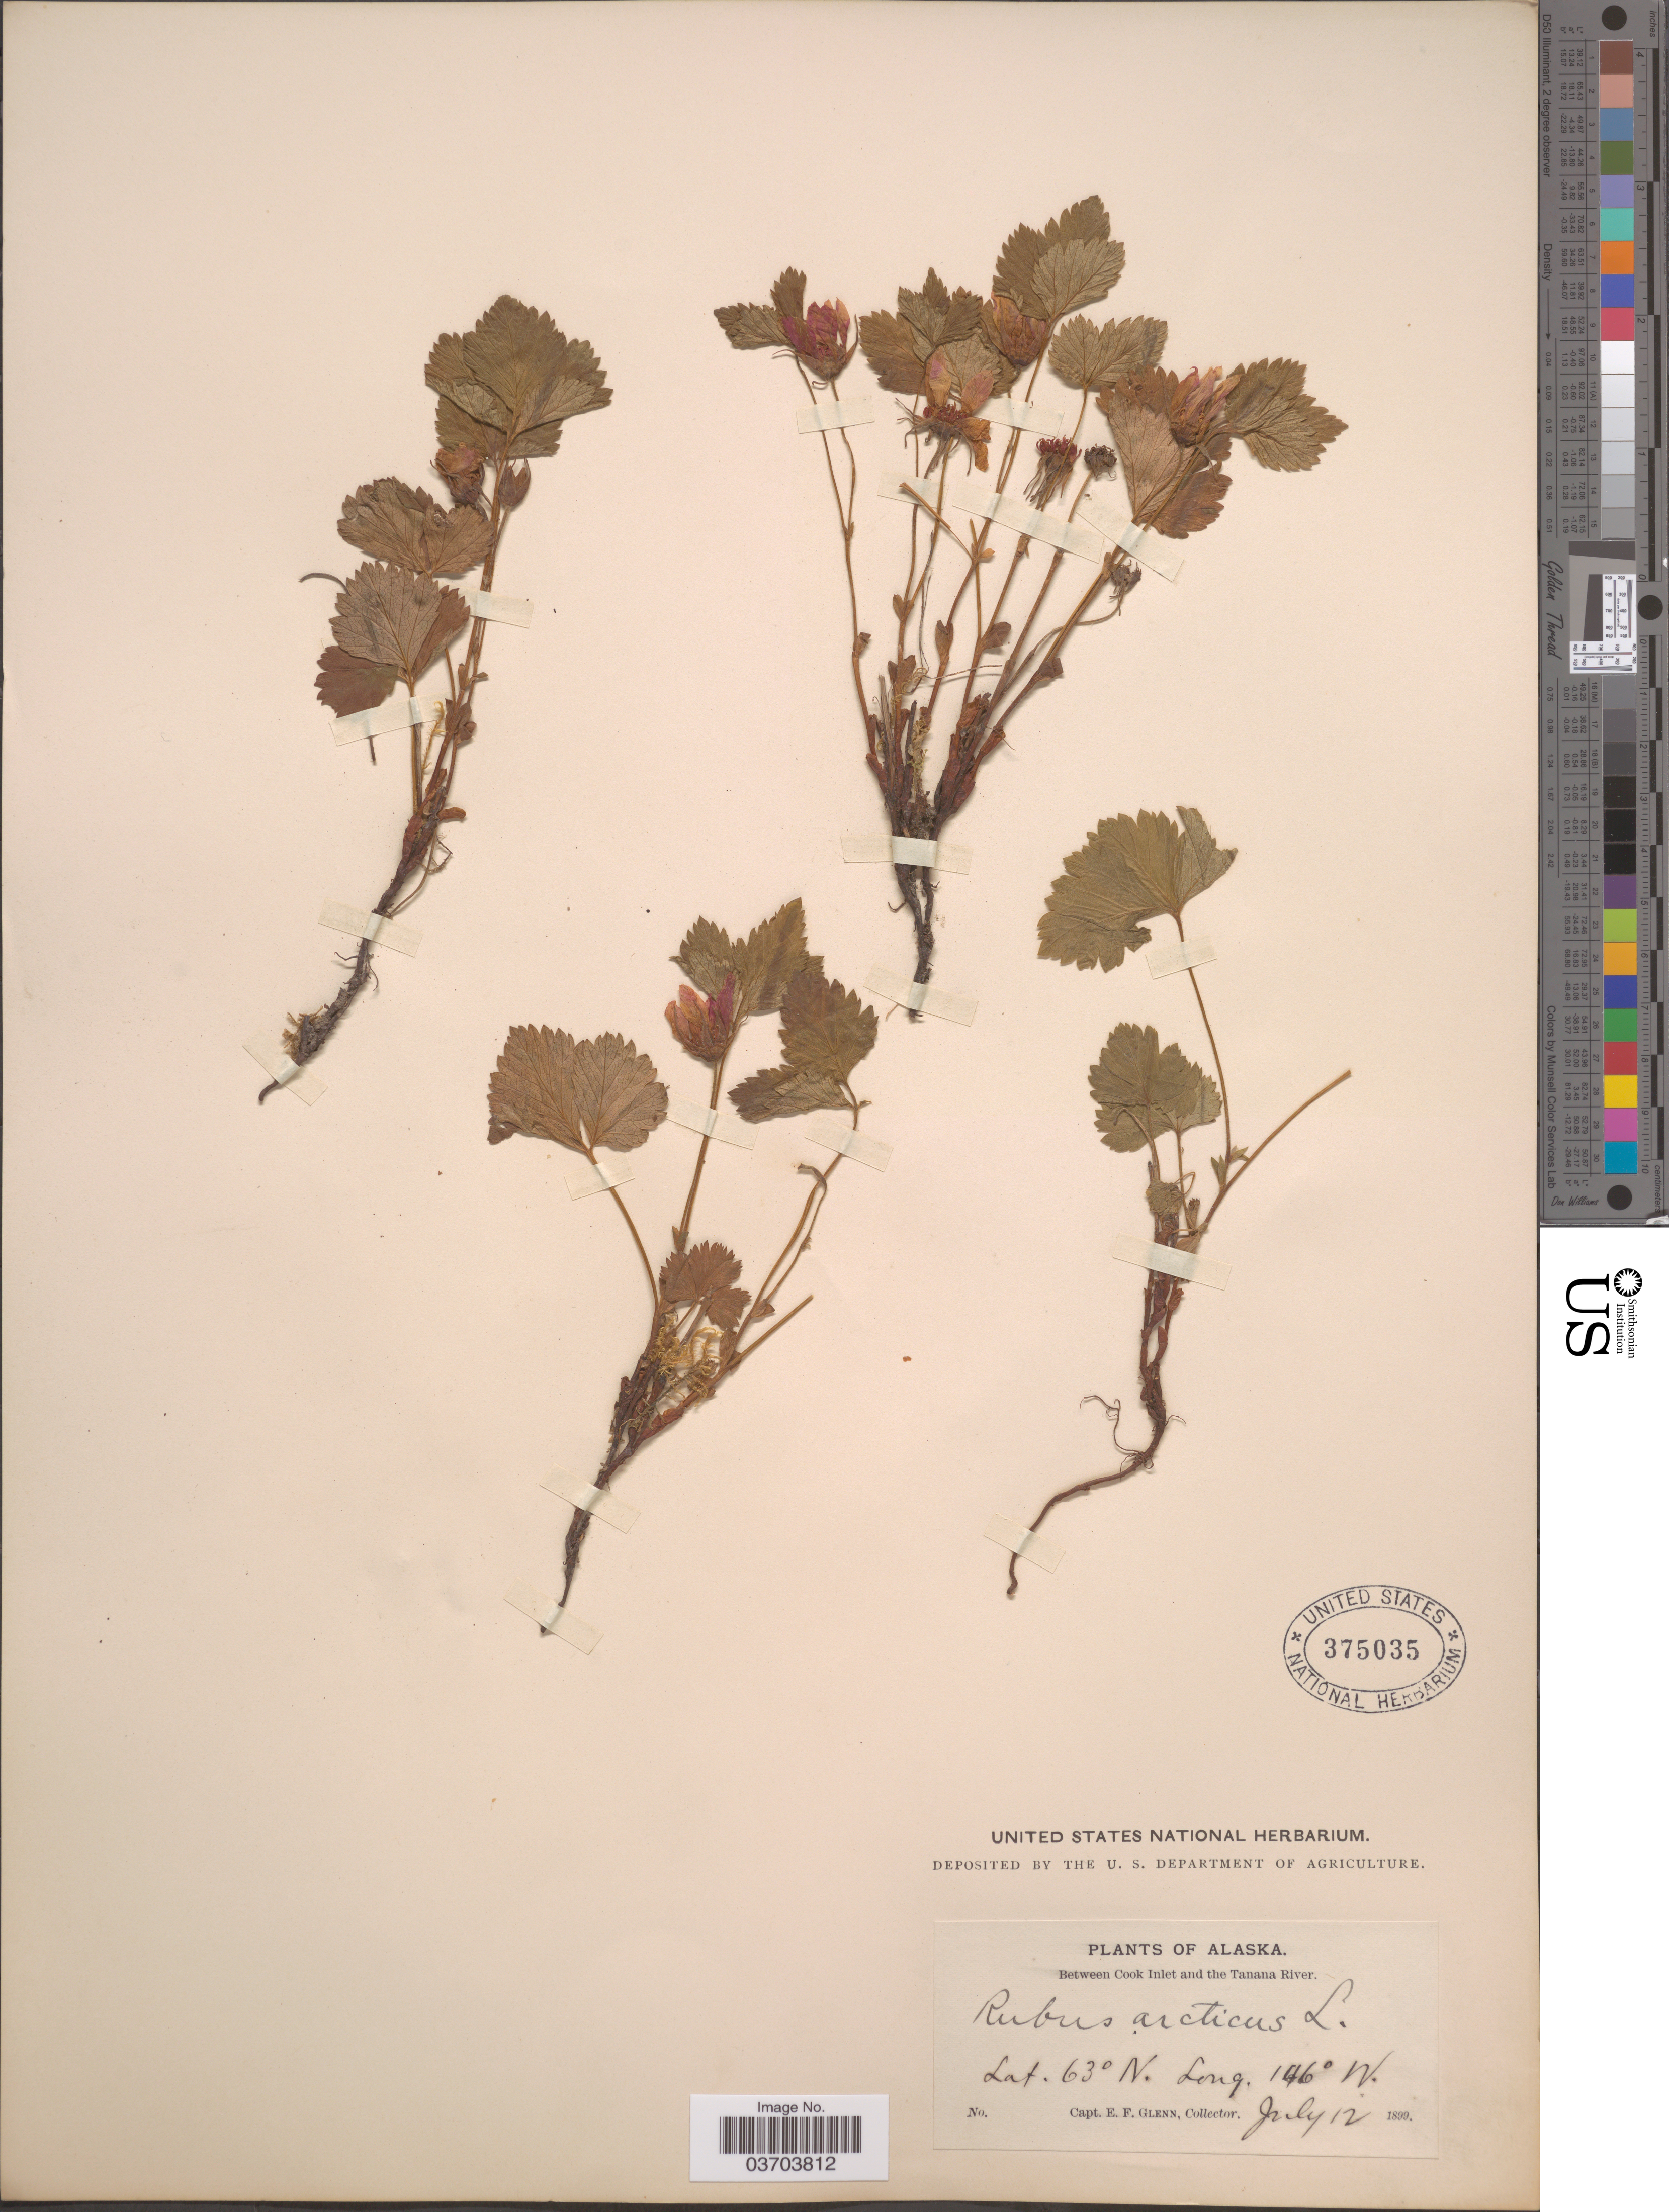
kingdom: Plantae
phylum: Tracheophyta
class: Magnoliopsida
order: Rosales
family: Rosaceae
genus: Rubus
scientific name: Rubus acaulis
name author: Michx.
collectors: E. Glenn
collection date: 1899-07-12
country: United States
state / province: Alaska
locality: Between Cook Inlet and the Tanana River.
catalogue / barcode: US 375035